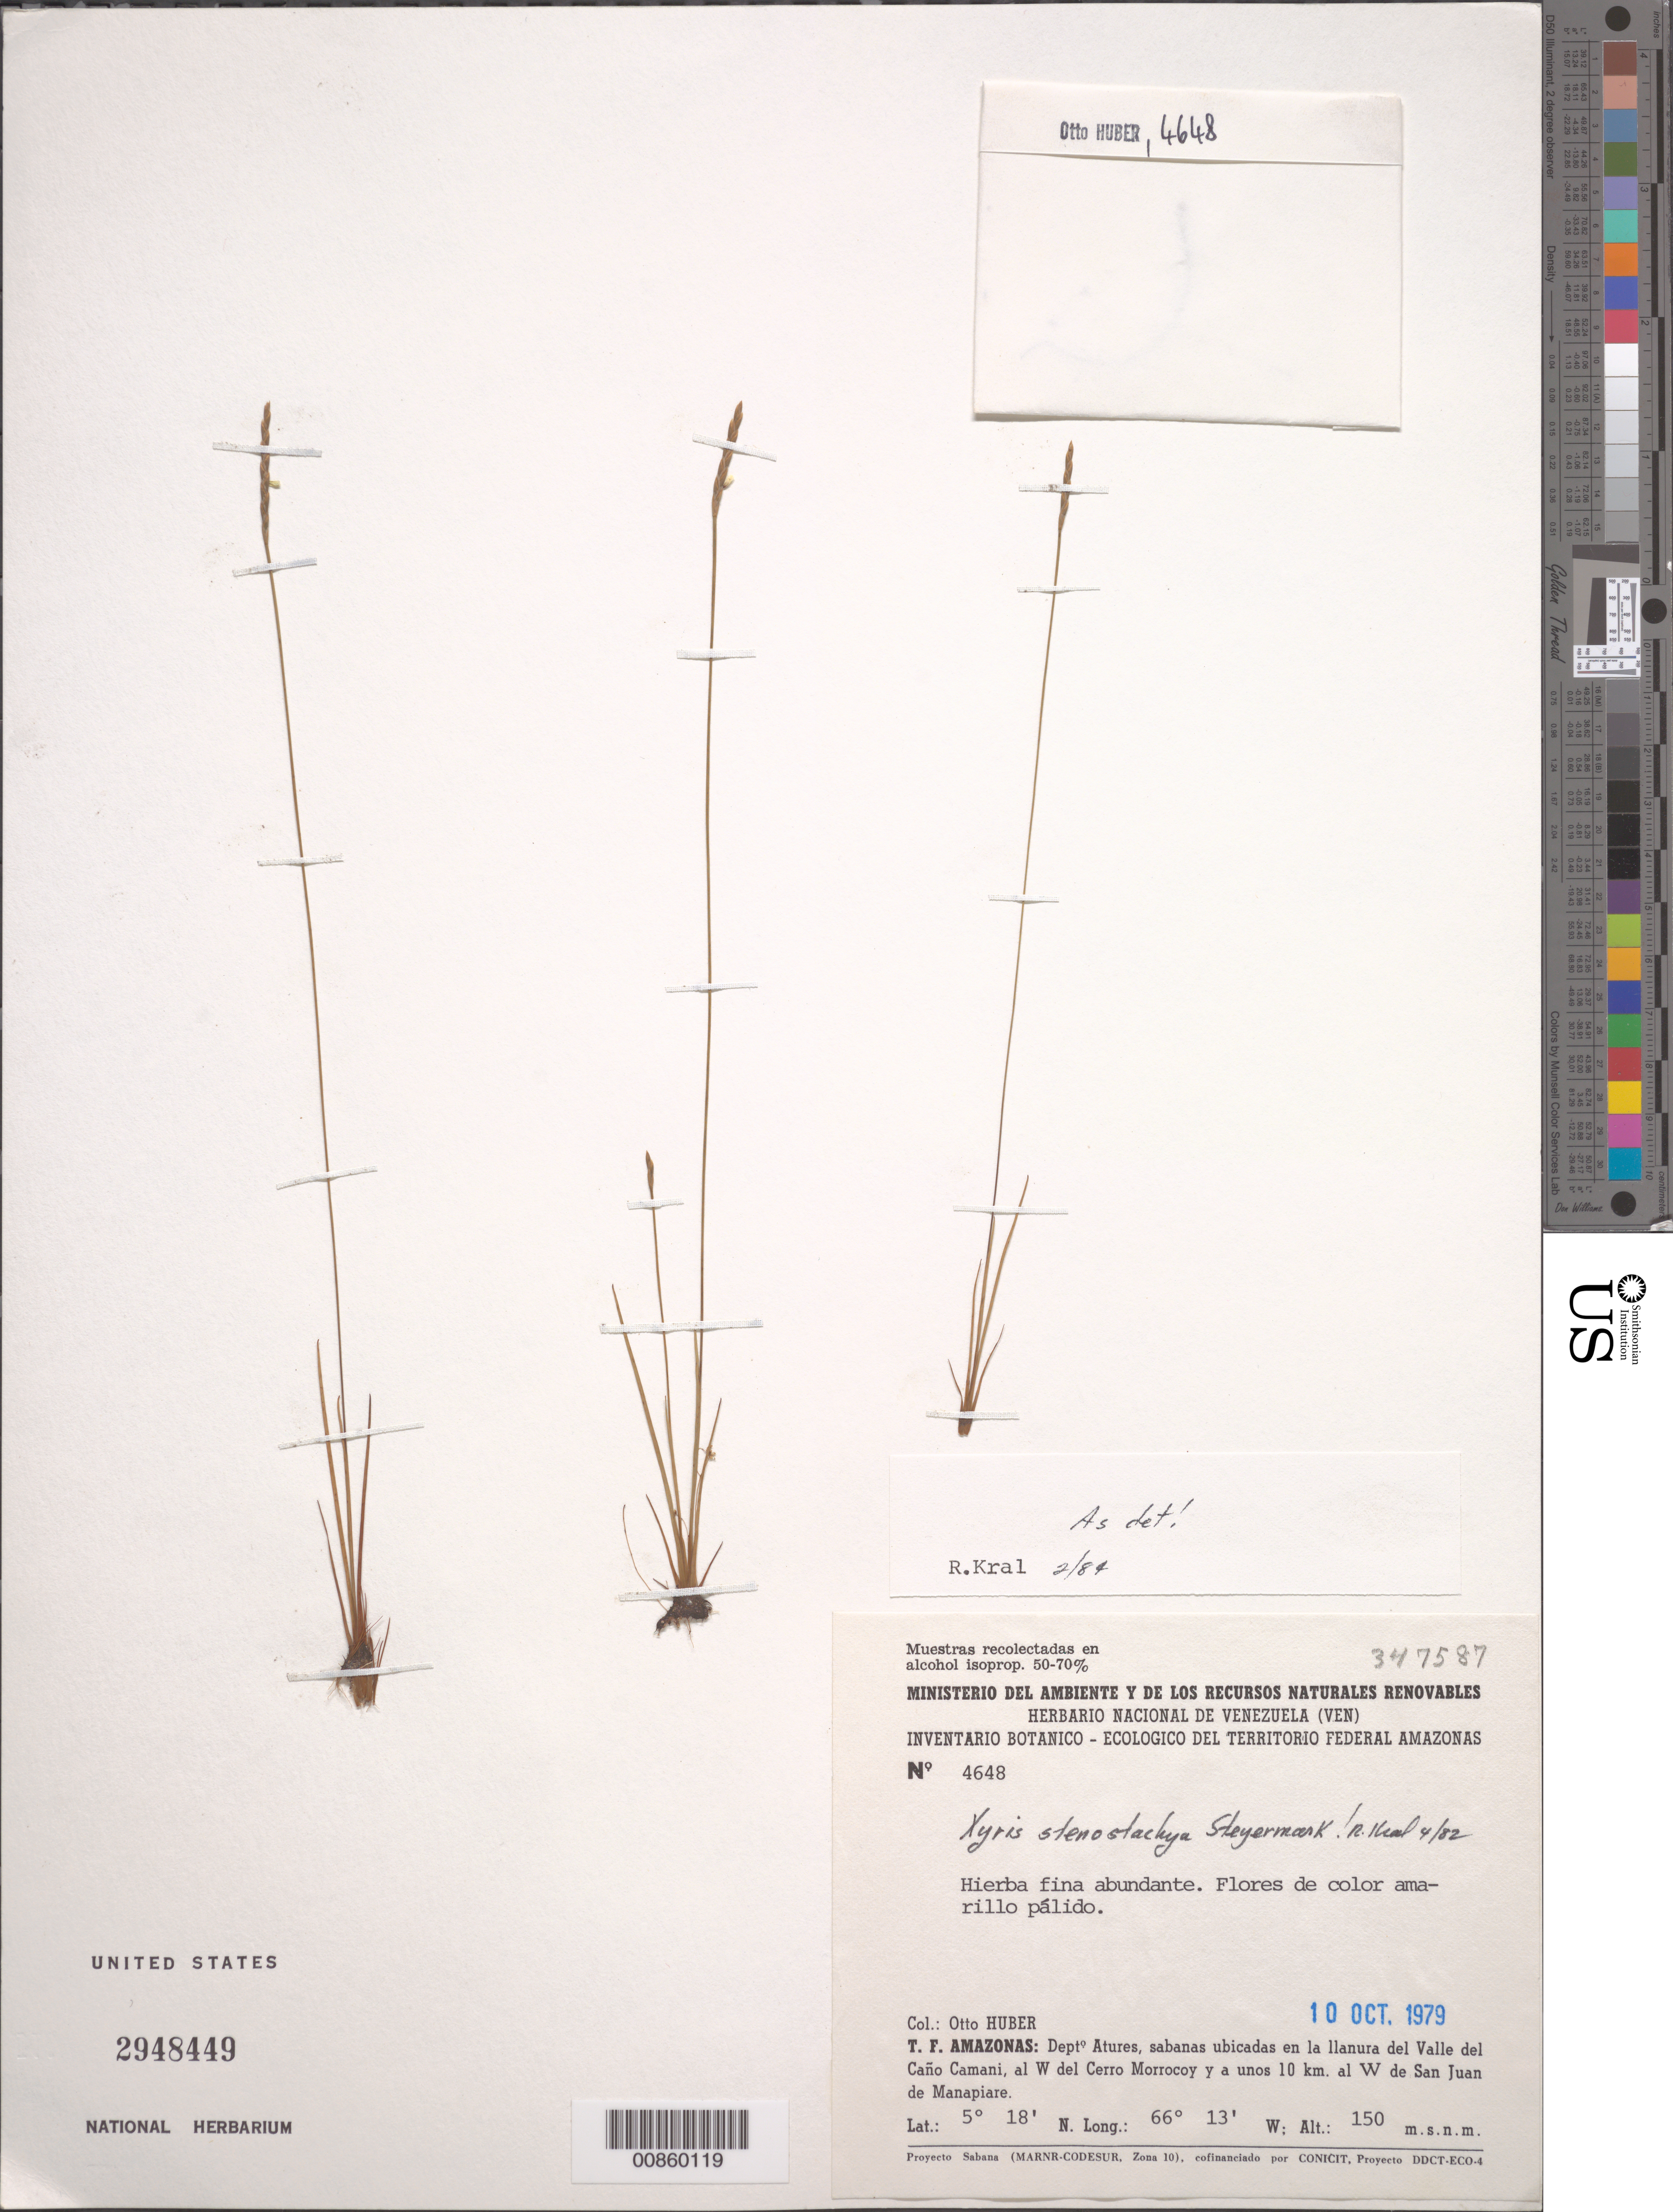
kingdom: Plantae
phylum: Tracheophyta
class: Liliopsida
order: Poales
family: Xyridaceae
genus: Xyris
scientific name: Xyris stenostachya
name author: Steyerm.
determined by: Kral, Robert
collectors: O. Huber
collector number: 4648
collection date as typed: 10-Oct-79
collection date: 1979-10-10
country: Venezuela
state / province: Amazonas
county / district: Atures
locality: Caño Camani, valle; W del Cerro Morrocoy y 10 km W de San Juan de Manapiare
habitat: Sabanas ubicadas en la llanura.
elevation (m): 150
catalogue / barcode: US 2948449